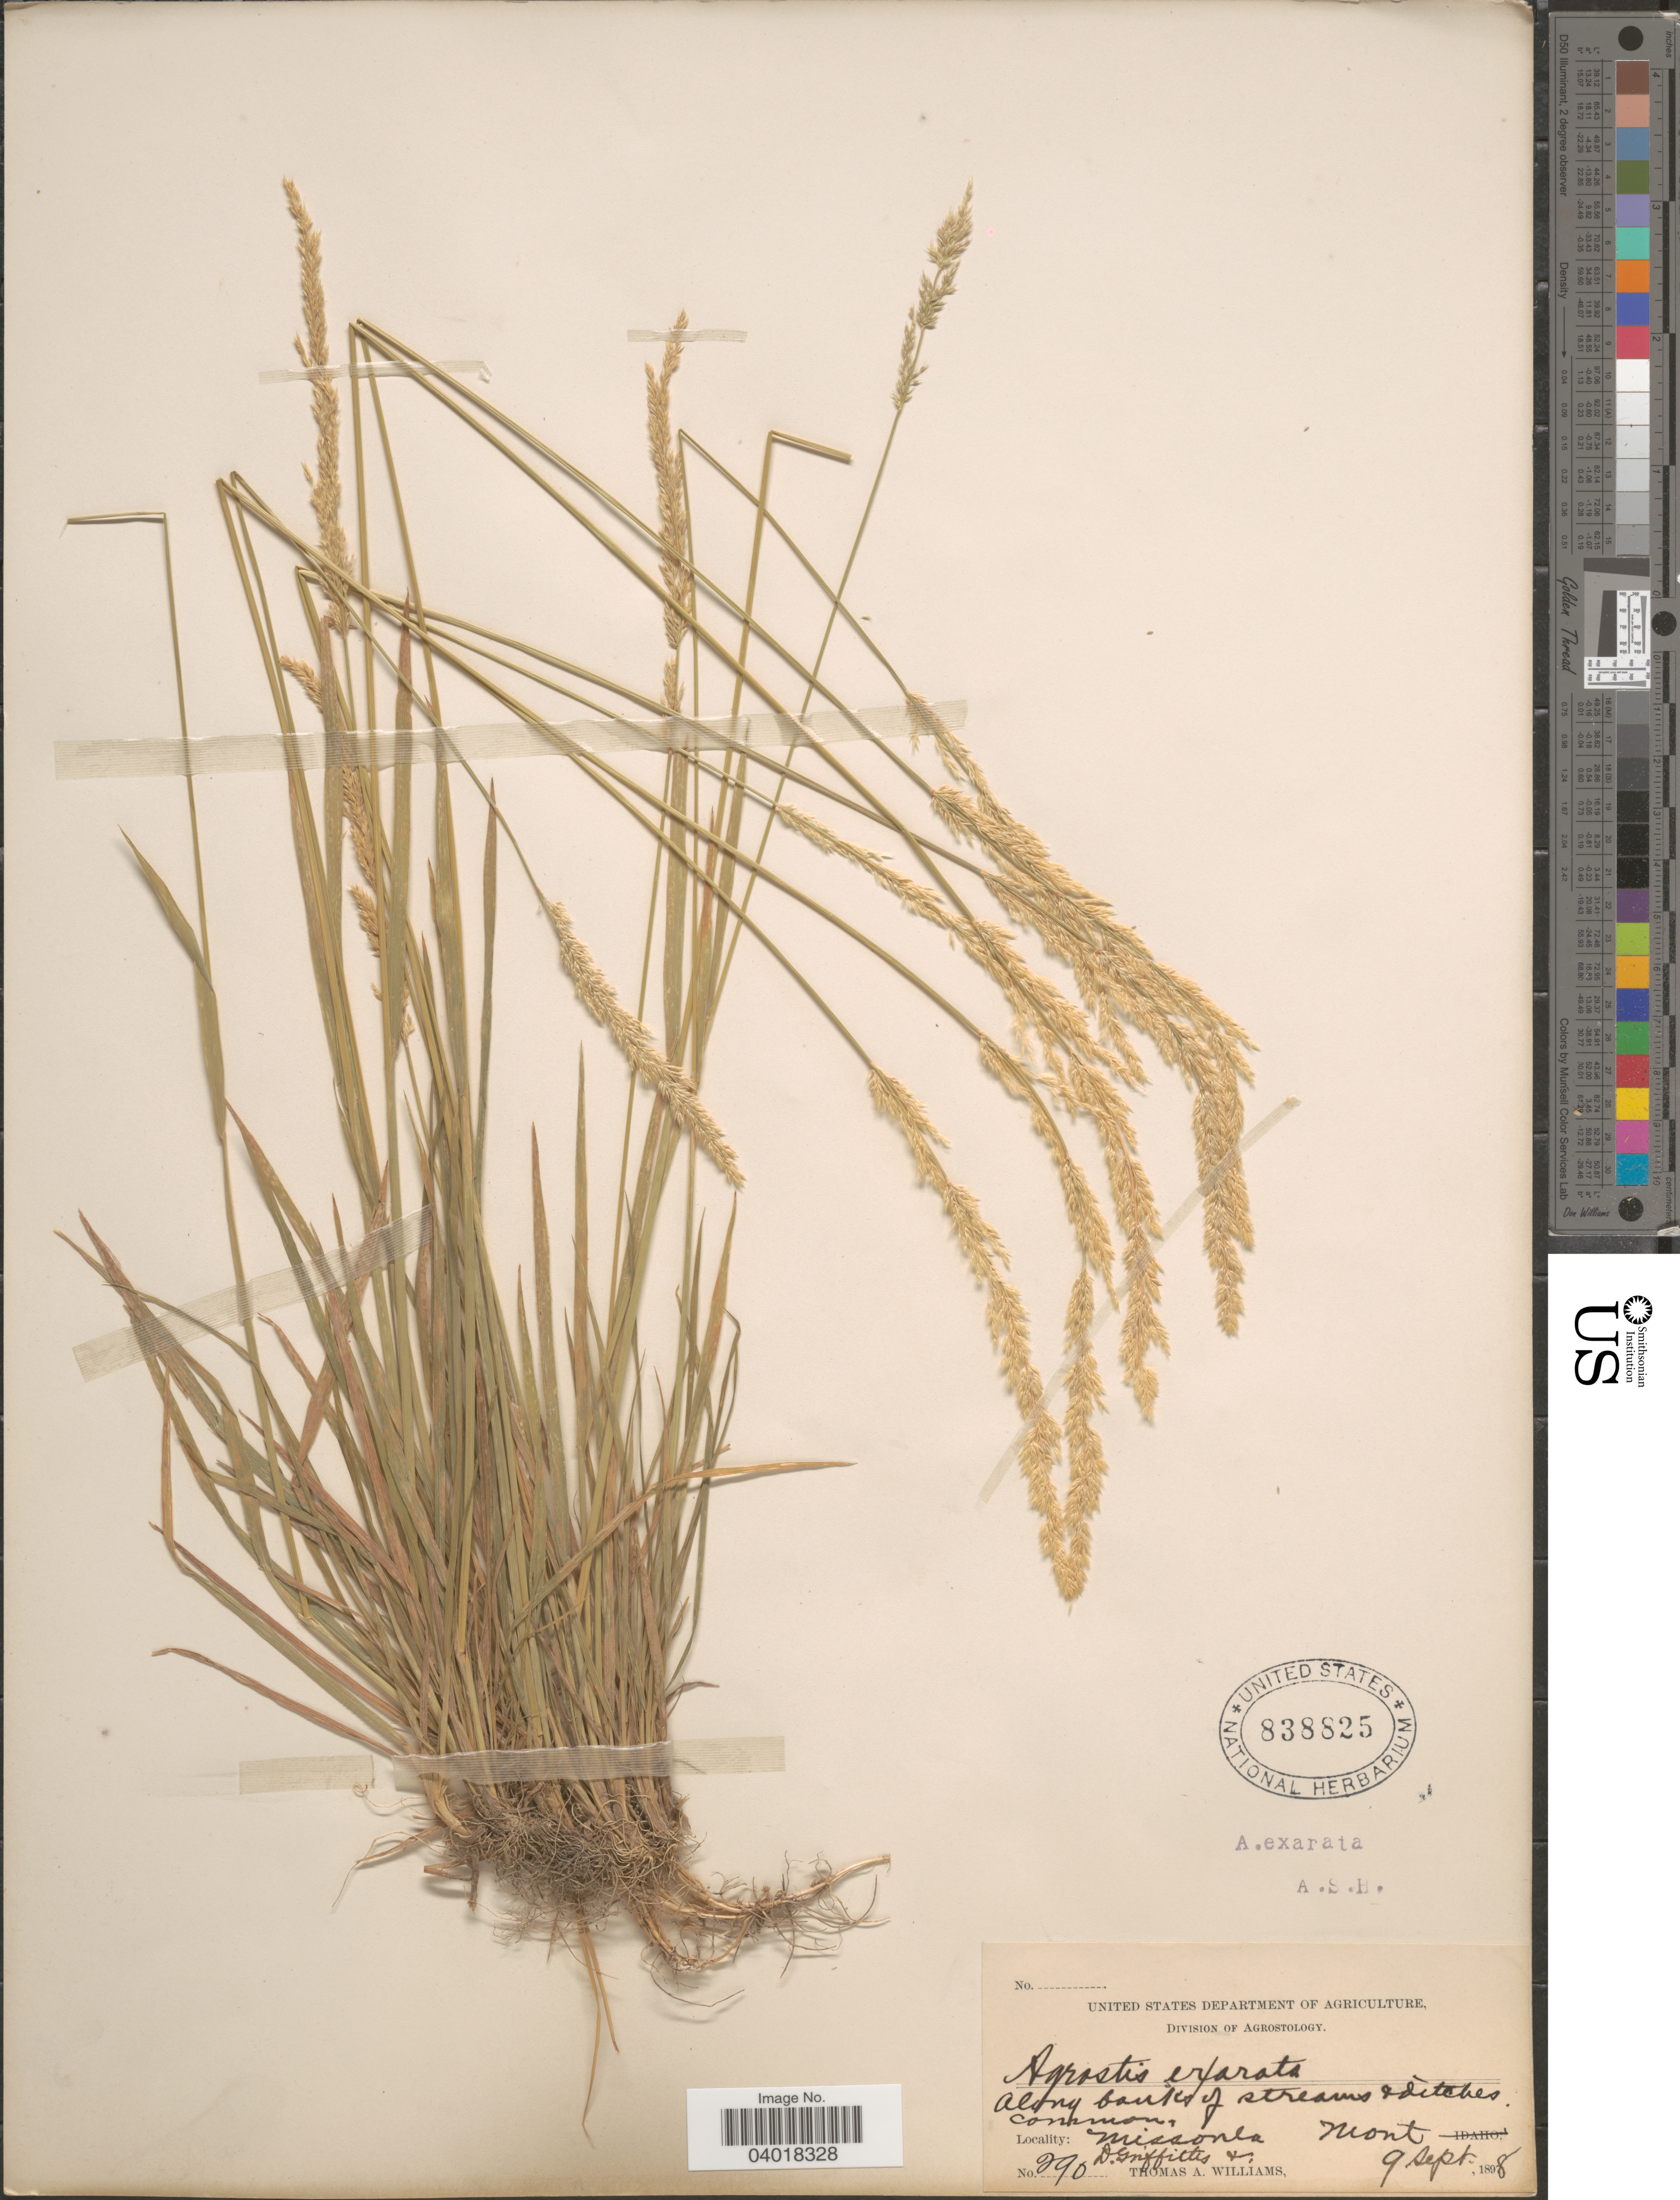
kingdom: Plantae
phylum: Tracheophyta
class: Liliopsida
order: Poales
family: Poaceae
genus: Agrostis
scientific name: Agrostis exarata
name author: Trin.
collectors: D. Griffiths & T. A. Williams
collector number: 290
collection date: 1898-09-09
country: United States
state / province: Montana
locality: Along banks of streams & ditches common. Missoula.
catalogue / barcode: US 838825